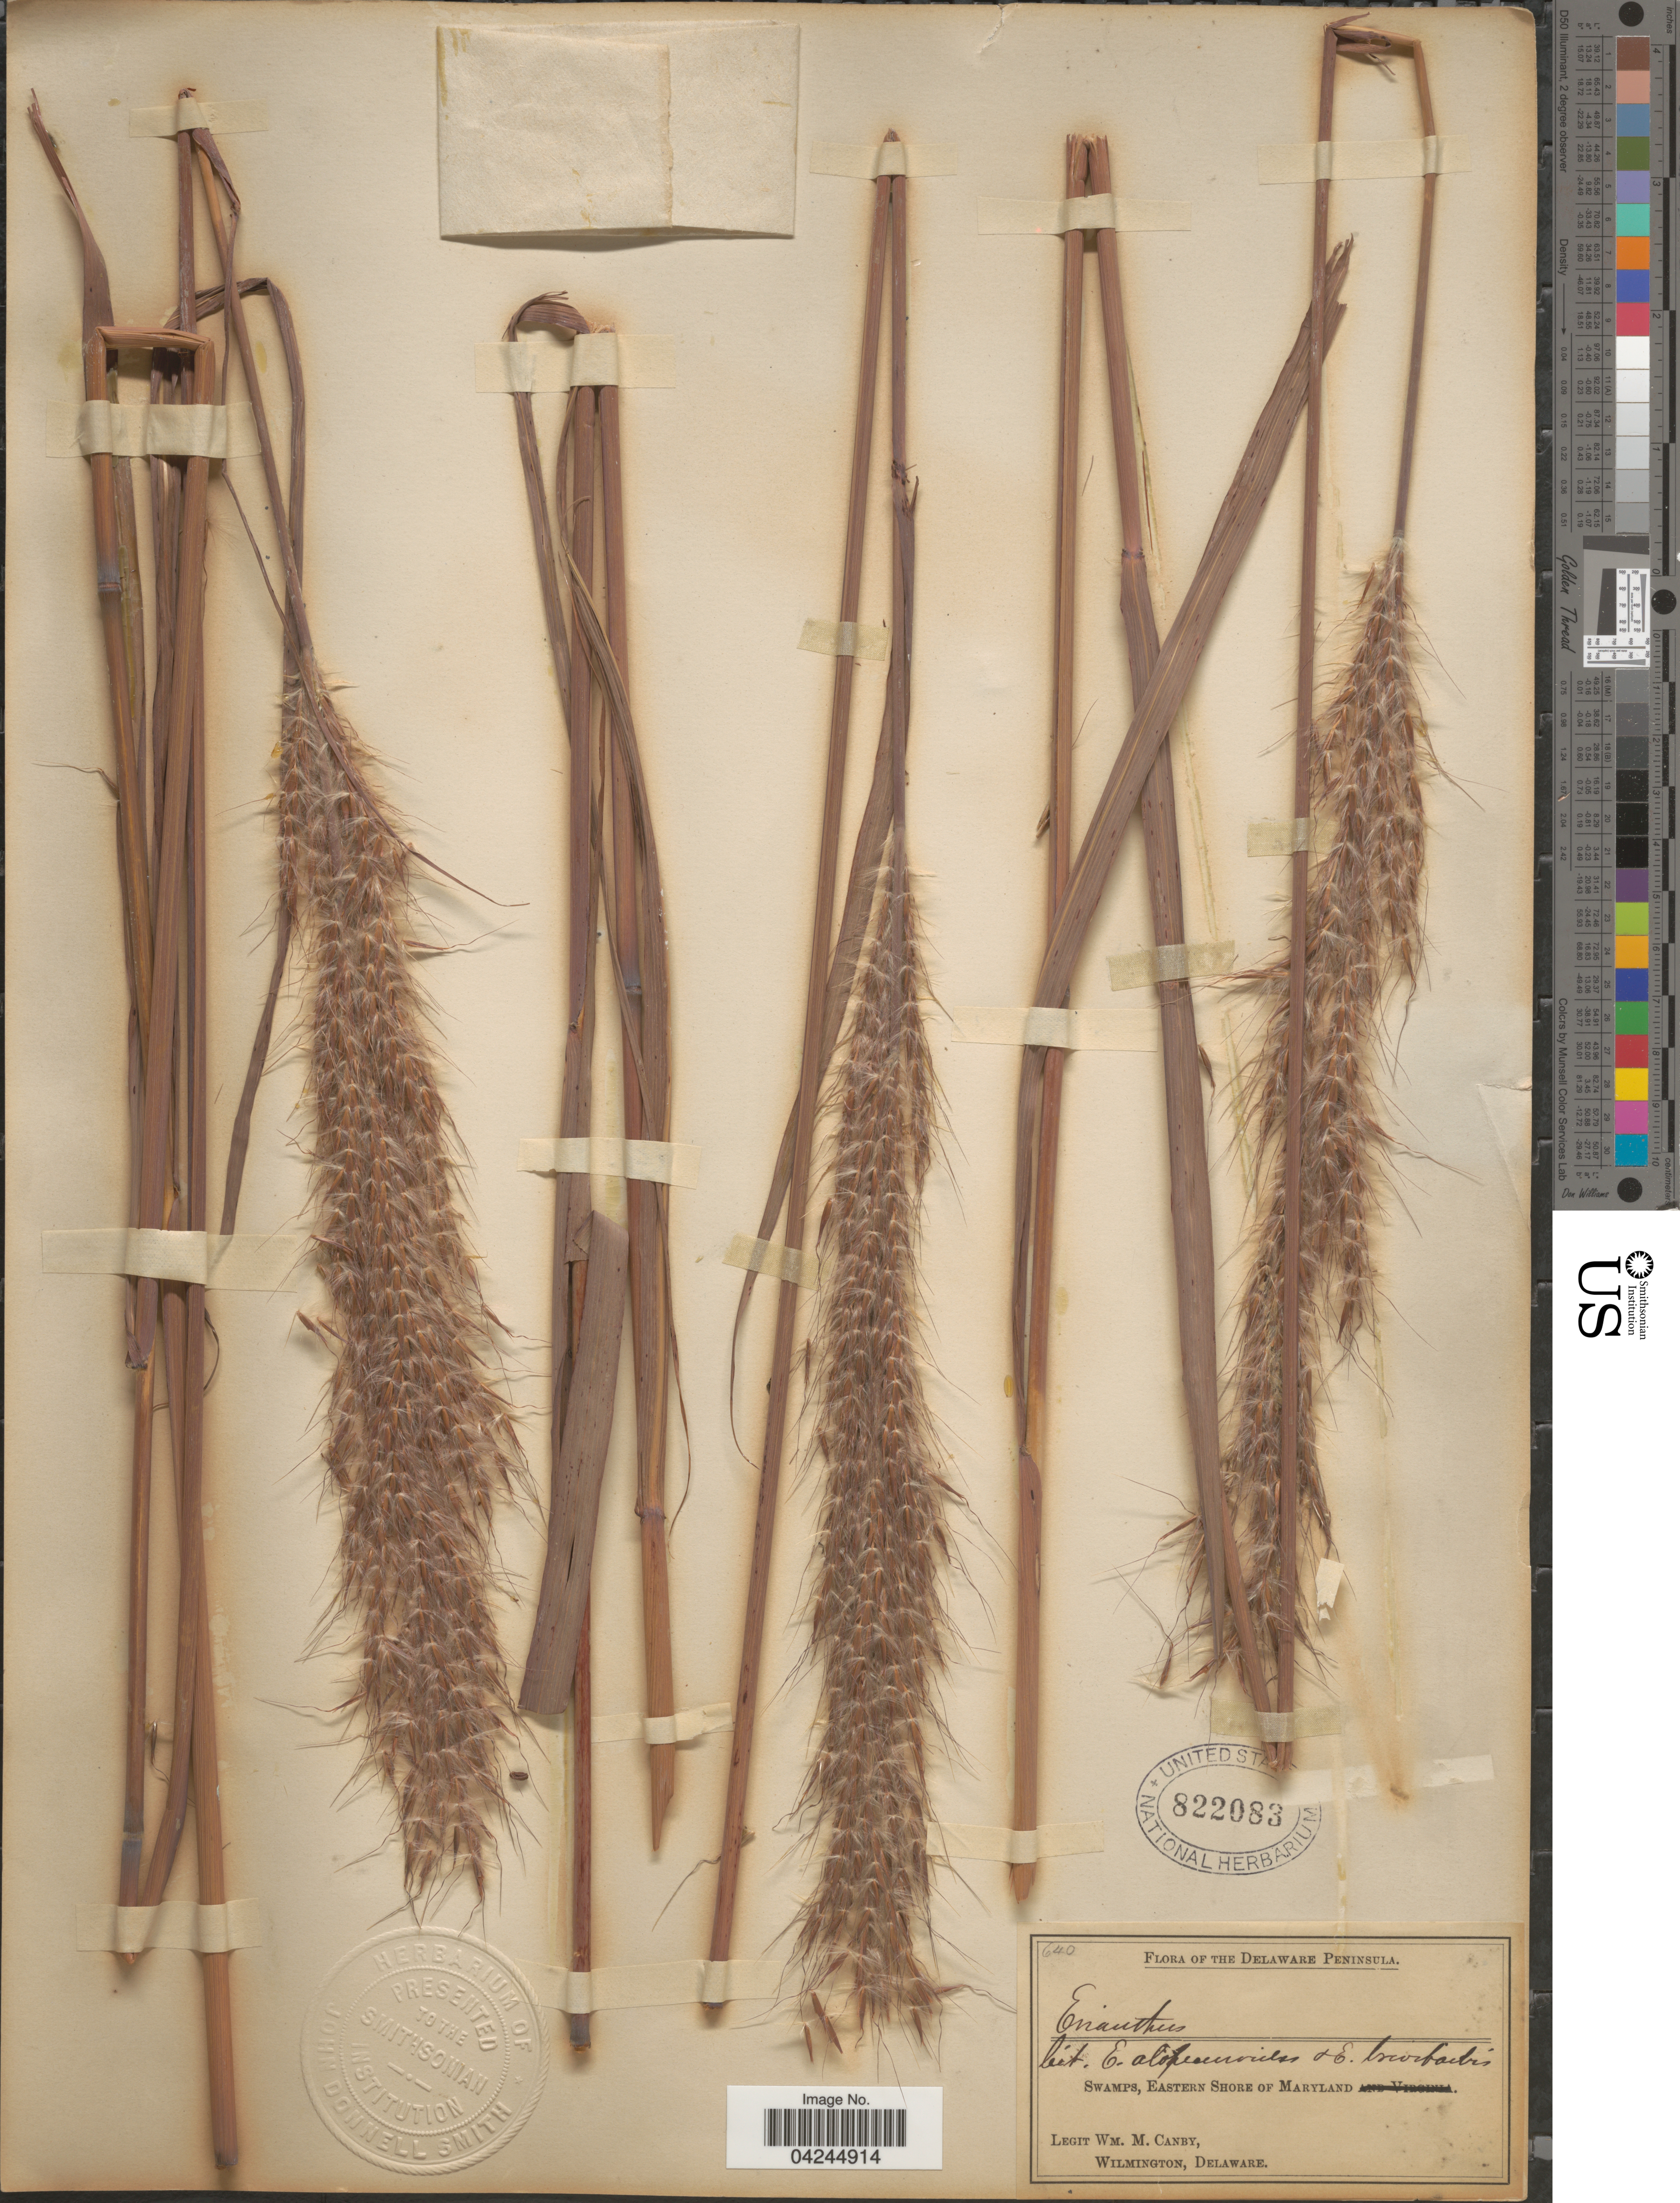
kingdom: Plantae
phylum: Tracheophyta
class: Liliopsida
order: Poales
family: Poaceae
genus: Erianthus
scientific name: Erianthus brevibarbis var. contortus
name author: (Elliott) D.B. Ward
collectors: W. M. Canby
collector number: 640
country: United States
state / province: Maryland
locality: Delaware Peninsula. Swamps, Eastern Shore of Maryland.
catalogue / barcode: US 822083